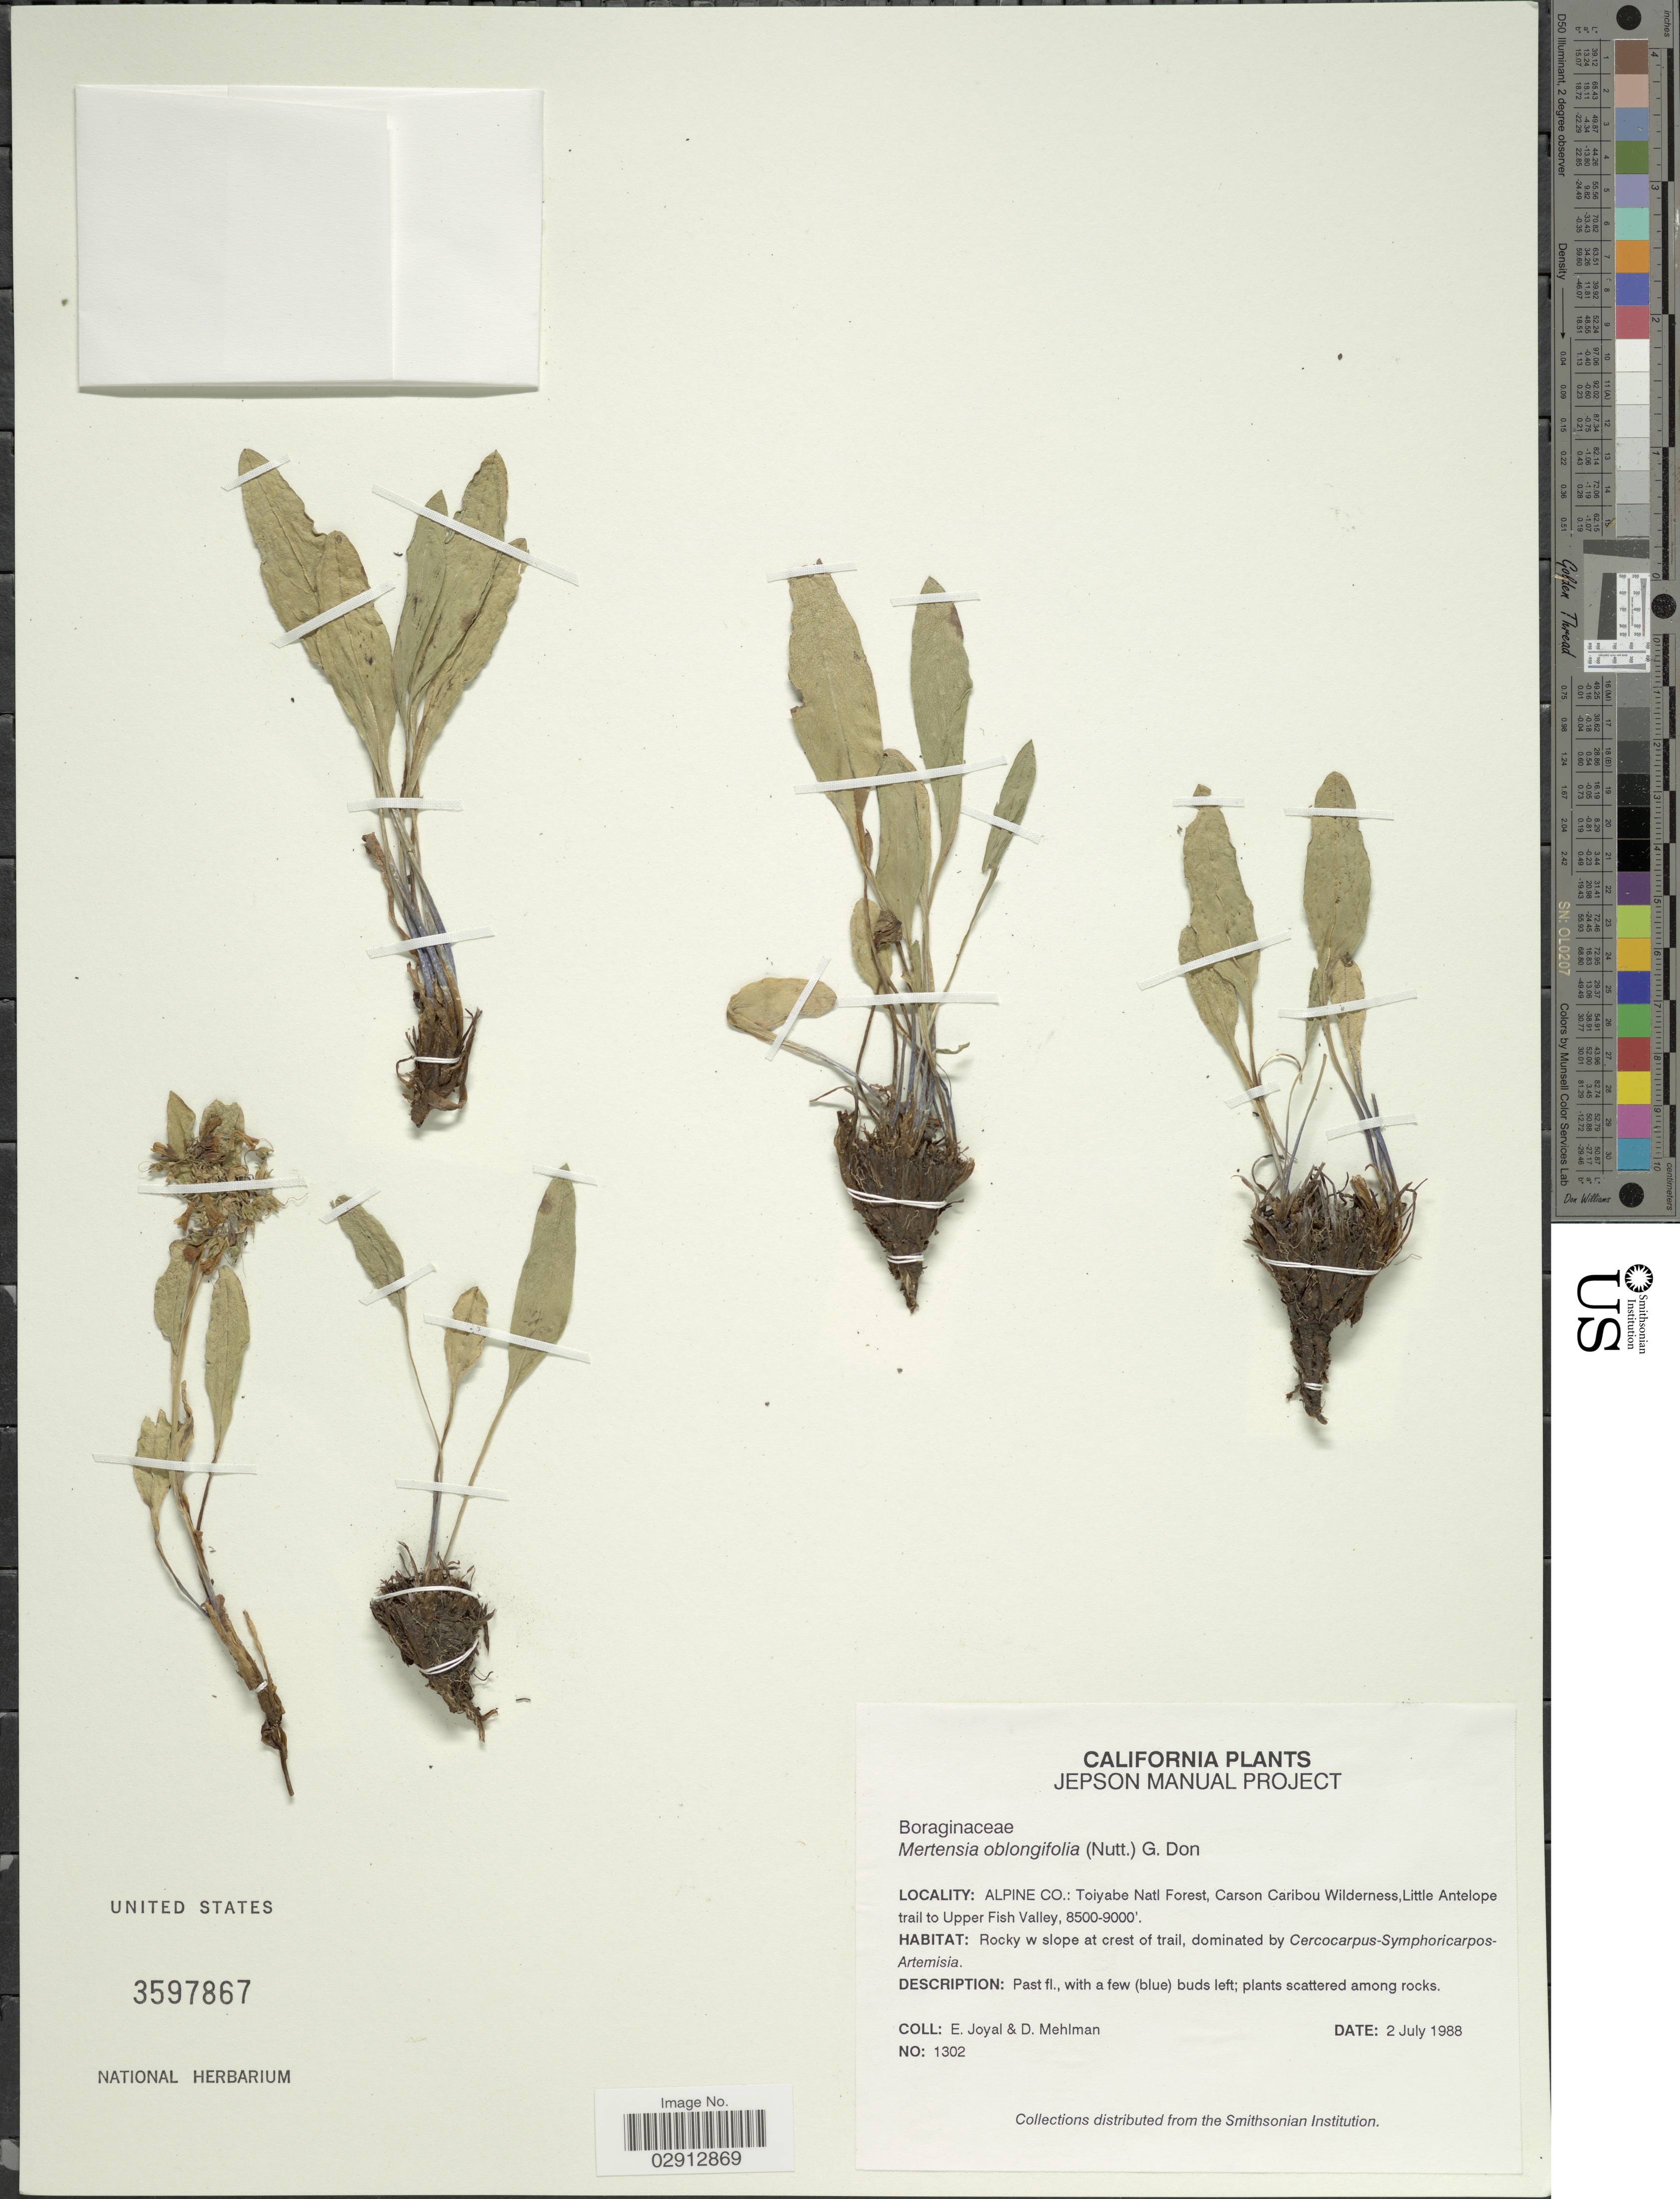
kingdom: Plantae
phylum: Tracheophyta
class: Magnoliopsida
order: Boraginales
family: Boraginaceae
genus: Mertensia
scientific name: Mertensia oblongifolia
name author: (Nutt.) G. Don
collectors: E. Joyal & D. Mehlman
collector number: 1302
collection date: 1988-07-02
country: United States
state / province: California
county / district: Alpine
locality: Alpine Co.: Toiyabe Natl Forest, Carson Caribou Wilderness, Little Antelope trail to Upper Fish Valley.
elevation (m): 2591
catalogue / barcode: US 3597867